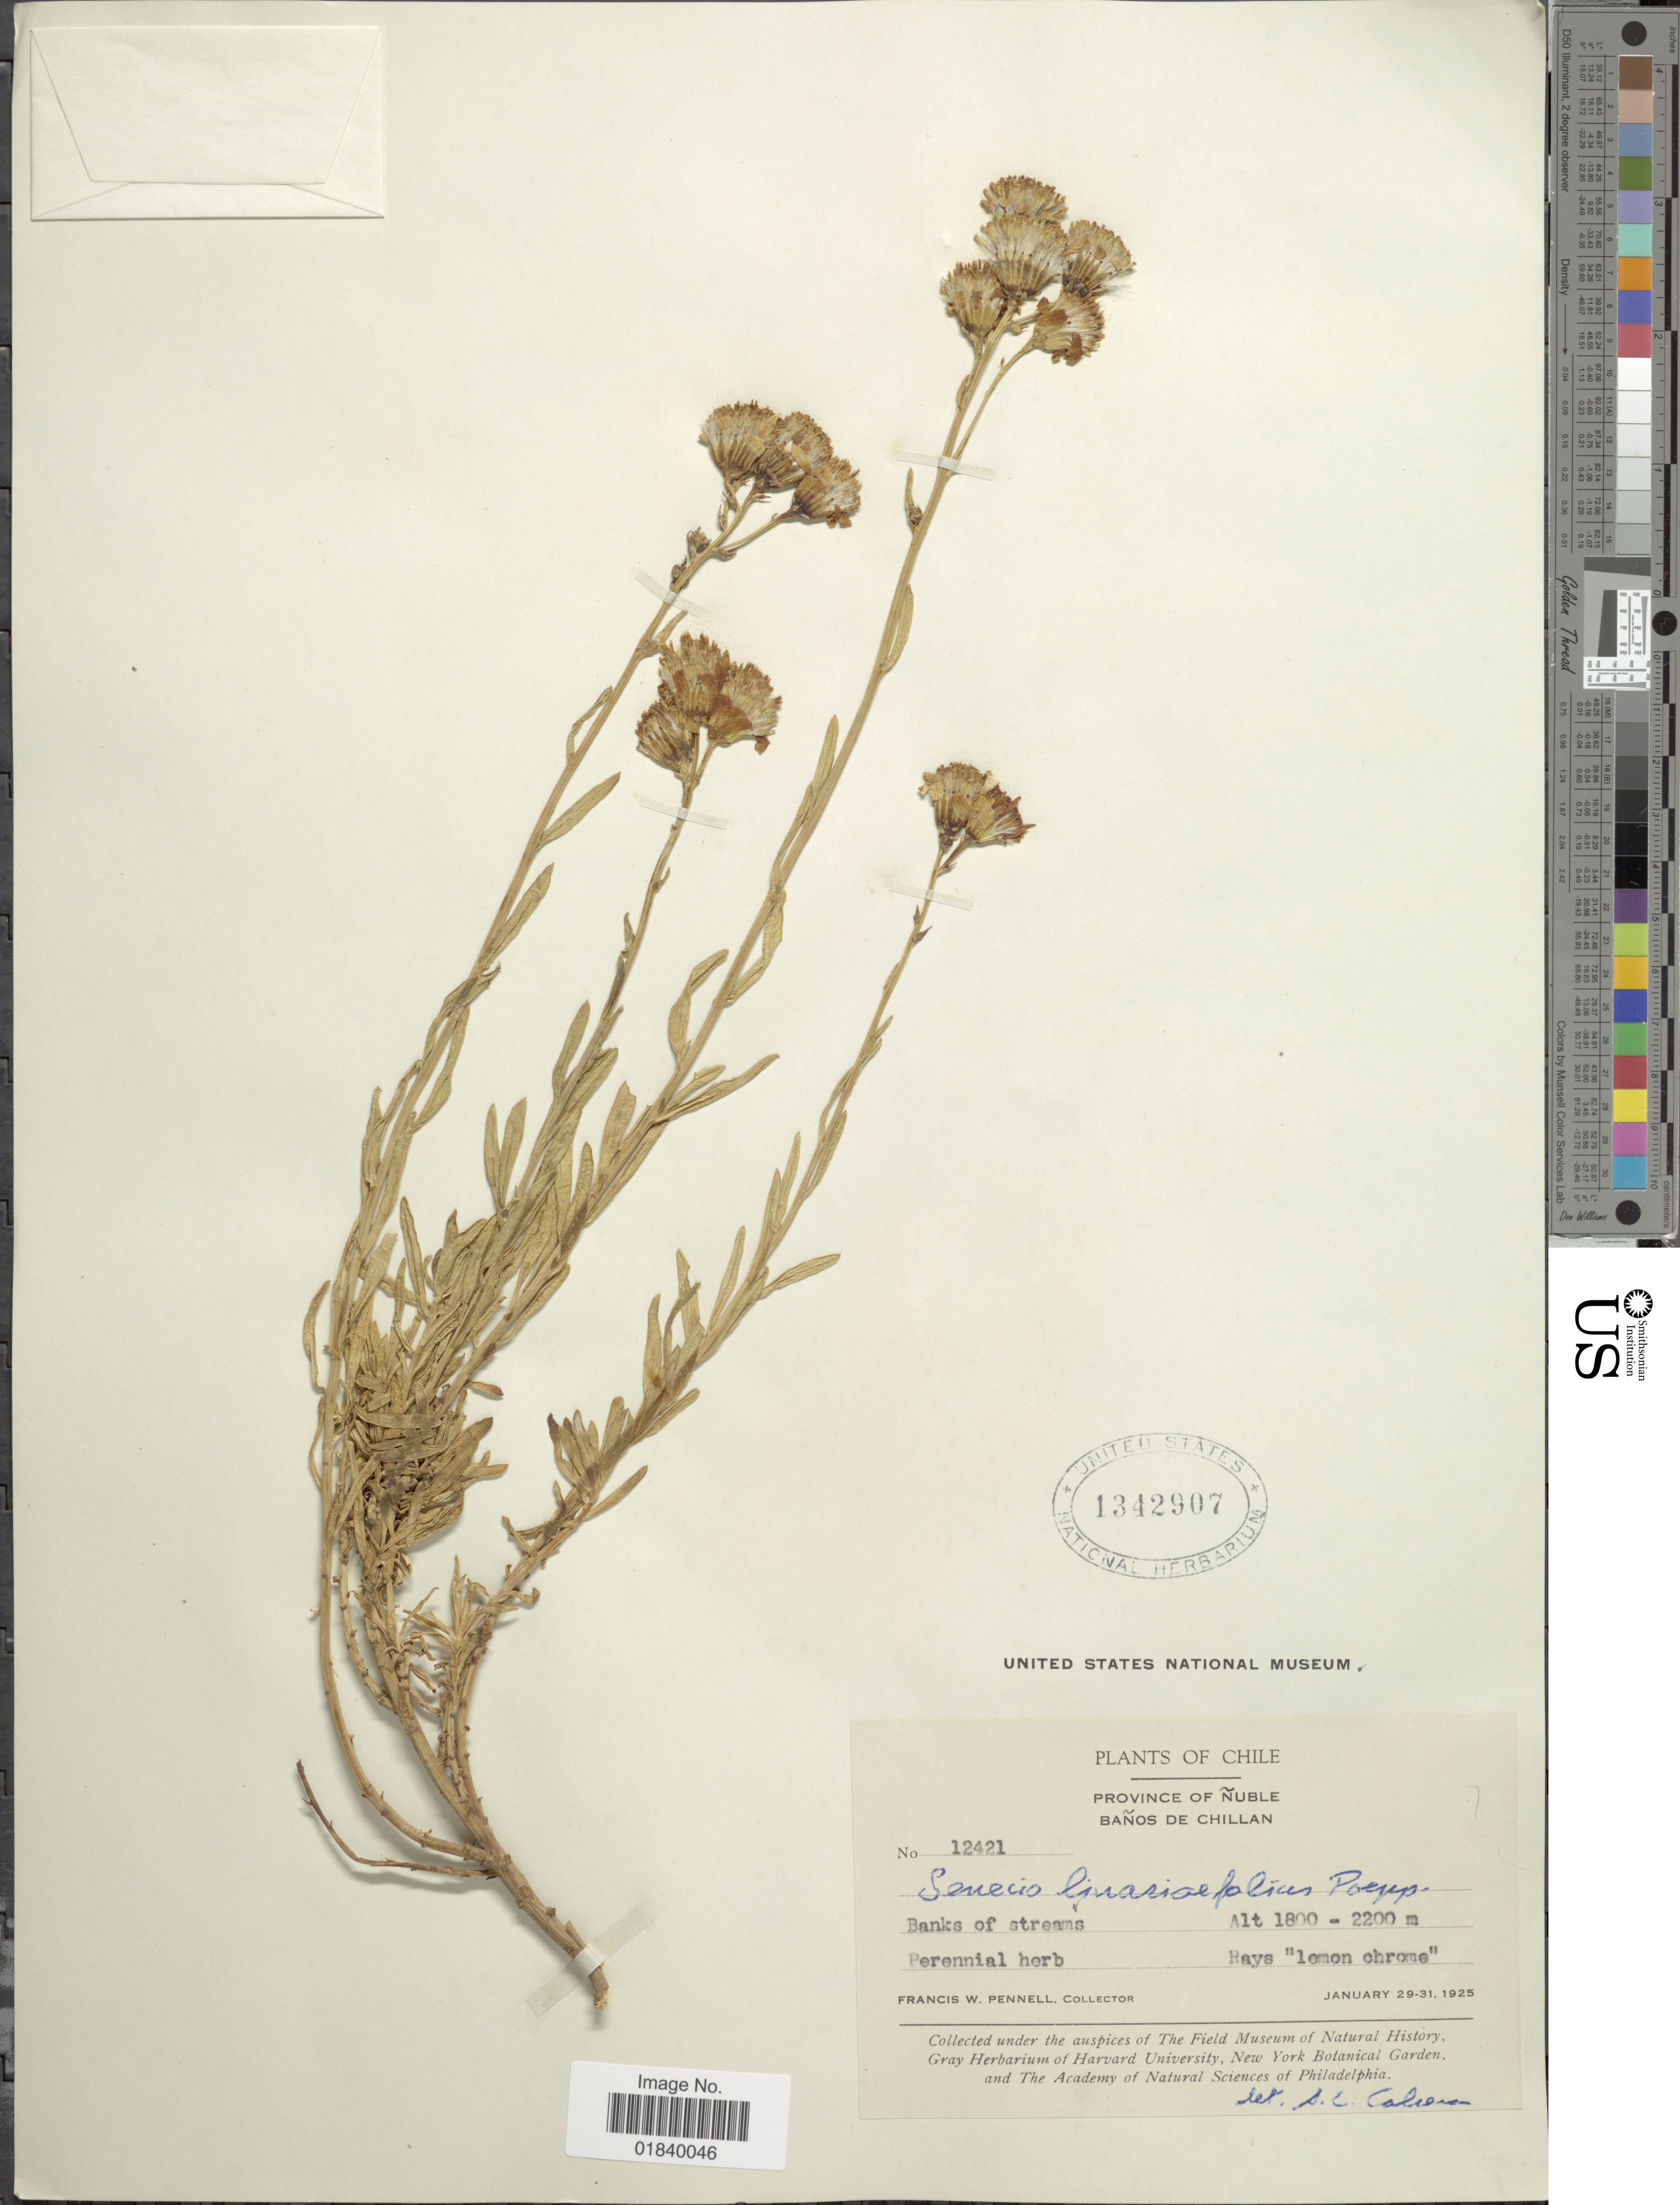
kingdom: Plantae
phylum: Tracheophyta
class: Magnoliopsida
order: Asterales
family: Asteraceae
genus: Senecio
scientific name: Senecio linariifolius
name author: Poepp. ex DC.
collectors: F. W. Pennell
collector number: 12421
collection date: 1925-01-29/1925-01-31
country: Chile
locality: Province of Nuble. Banos de Chillan. Banks of streams.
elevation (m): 1800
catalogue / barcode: US 1342907